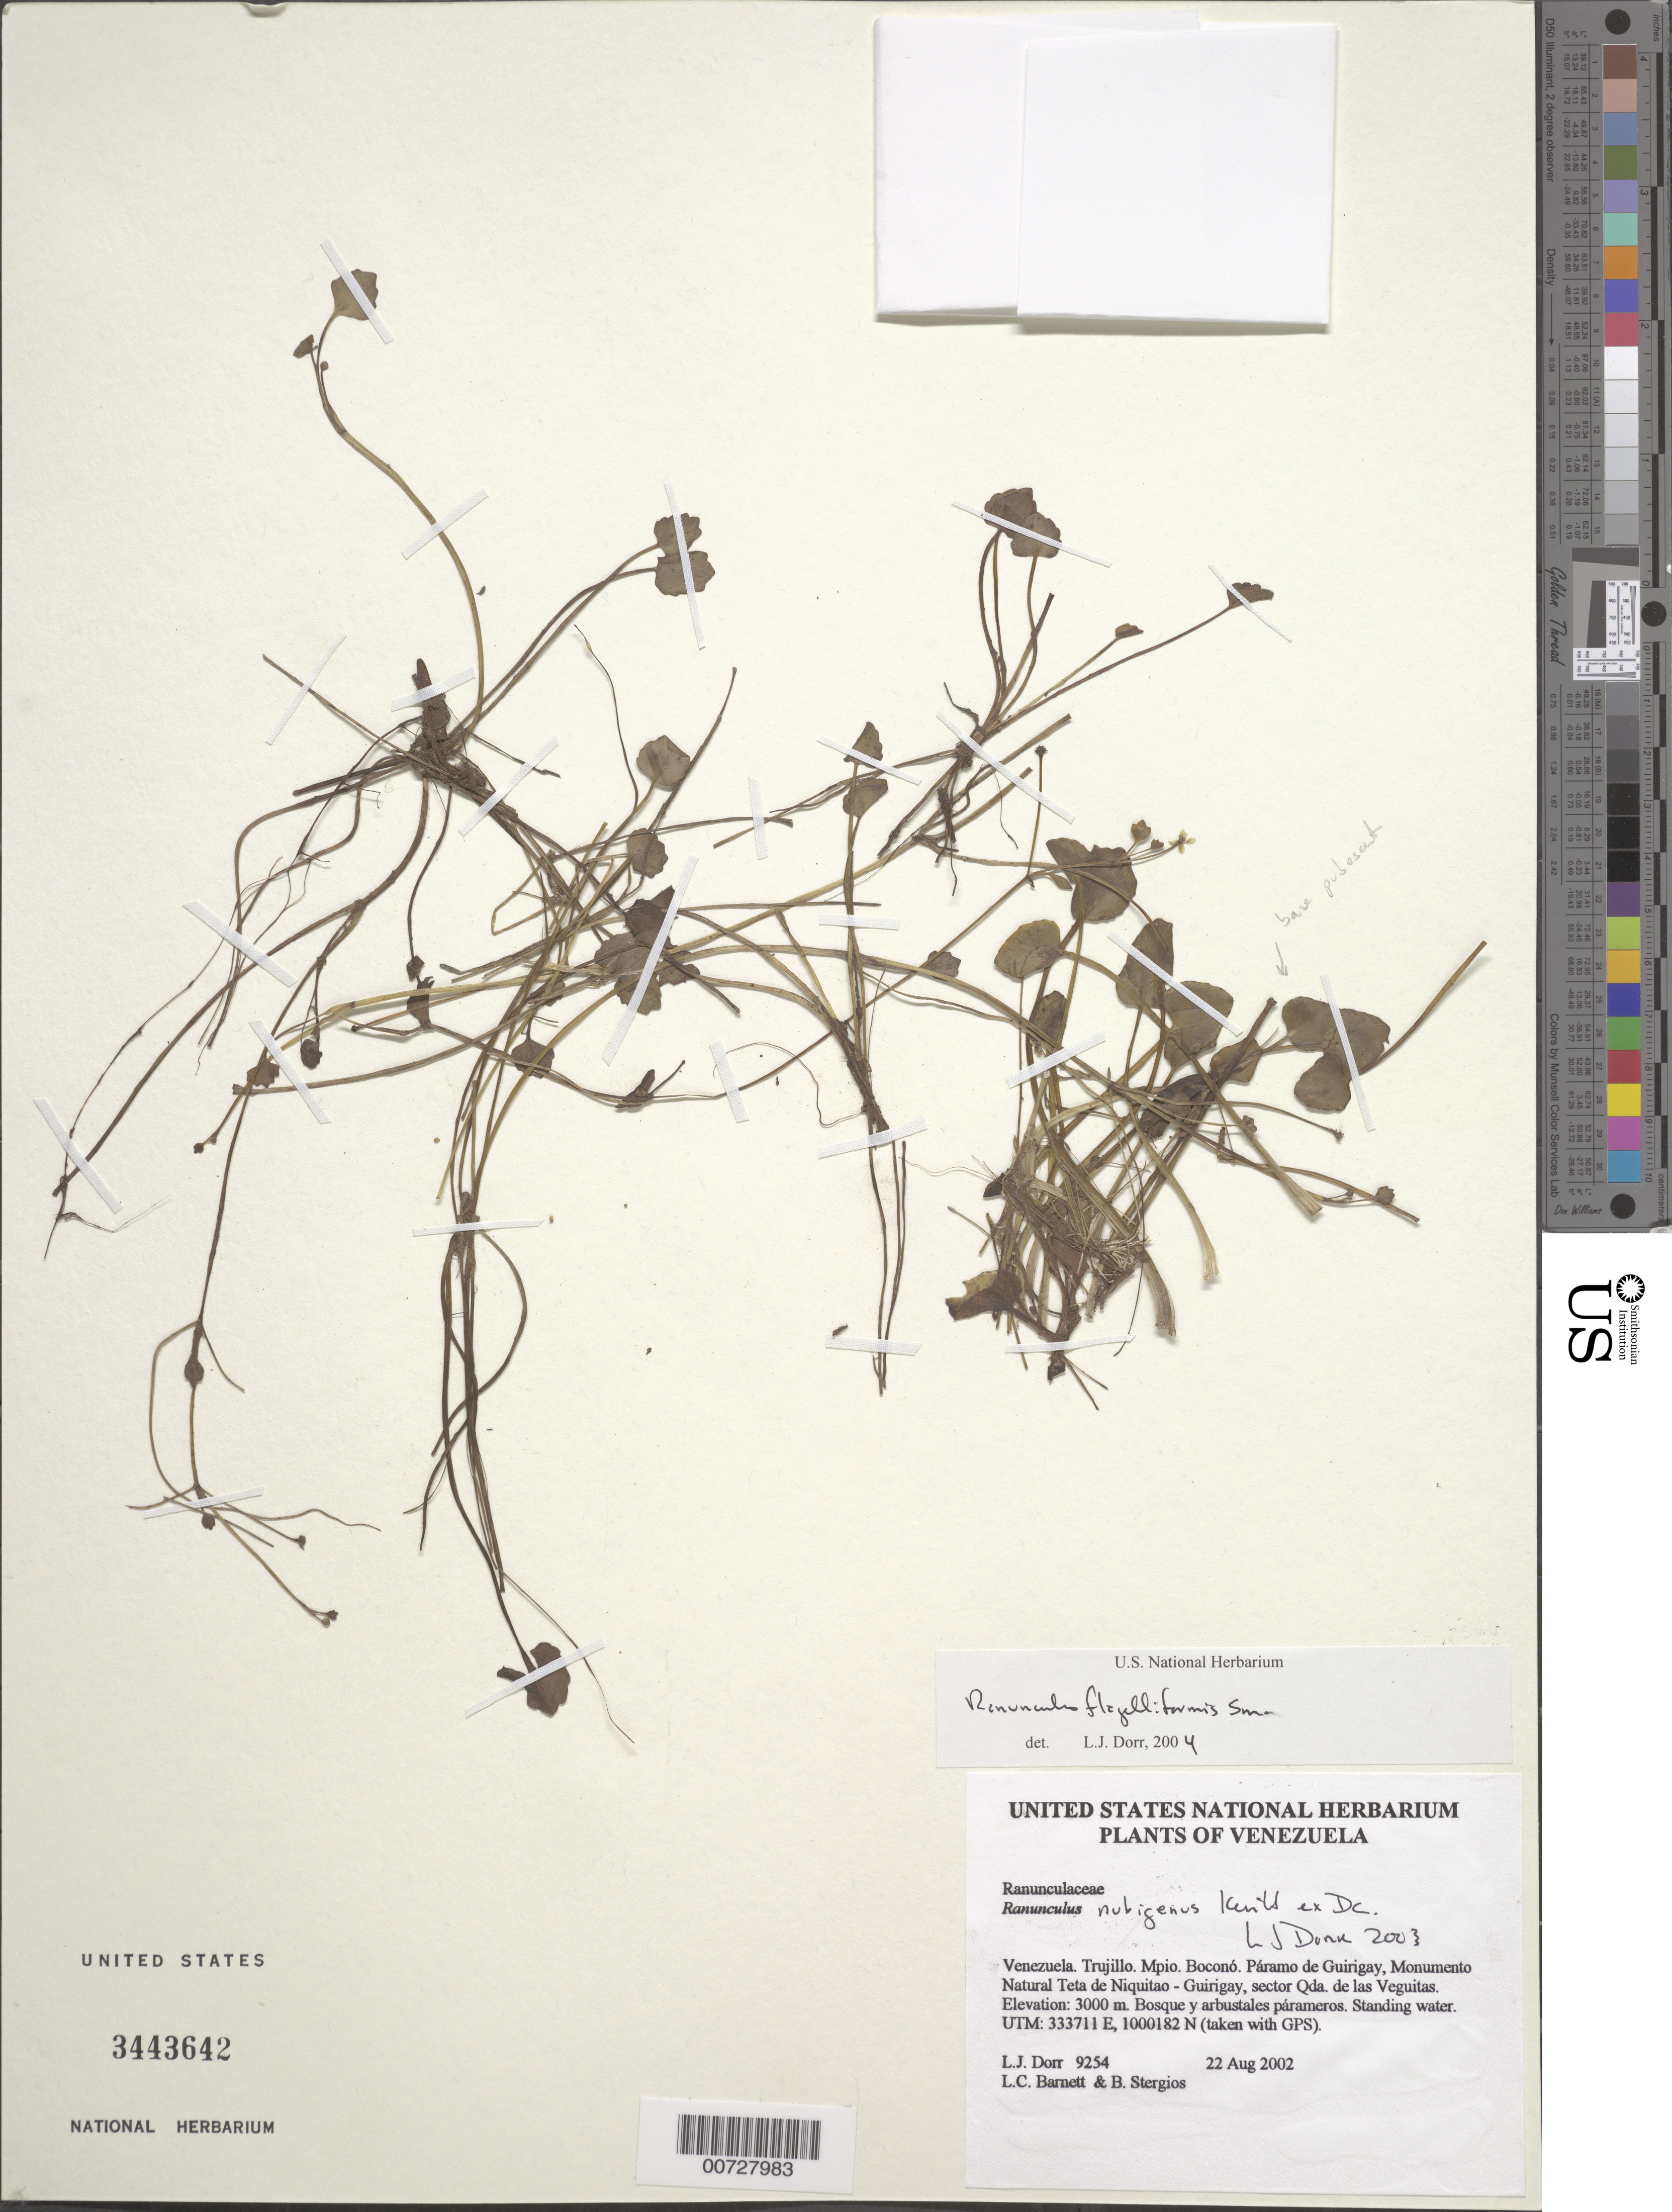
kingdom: Plantae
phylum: Tracheophyta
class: Magnoliopsida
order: Ranunculales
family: Ranunculaceae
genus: Ranunculus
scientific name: Ranunculus flagelliformis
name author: Sm.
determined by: Dorr, L. J., (BOT), Smithsonian Institution - National Museum of Natural History (UNITED STATES)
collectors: L. J. Dorr, L. C. Barnett & B. G. Stergios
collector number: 9254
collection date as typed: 22 Aug 2002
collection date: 2002-08-22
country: Venezuela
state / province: Trujillo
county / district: Boconó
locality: Páramo de Guirigay, Monumento Natural Teta de Niquitao - Guirigay, sector Las Veguitas.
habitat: Bosque y arbustales párameros. Standing water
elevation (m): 3000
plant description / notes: PORT, US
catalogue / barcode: US 3443642